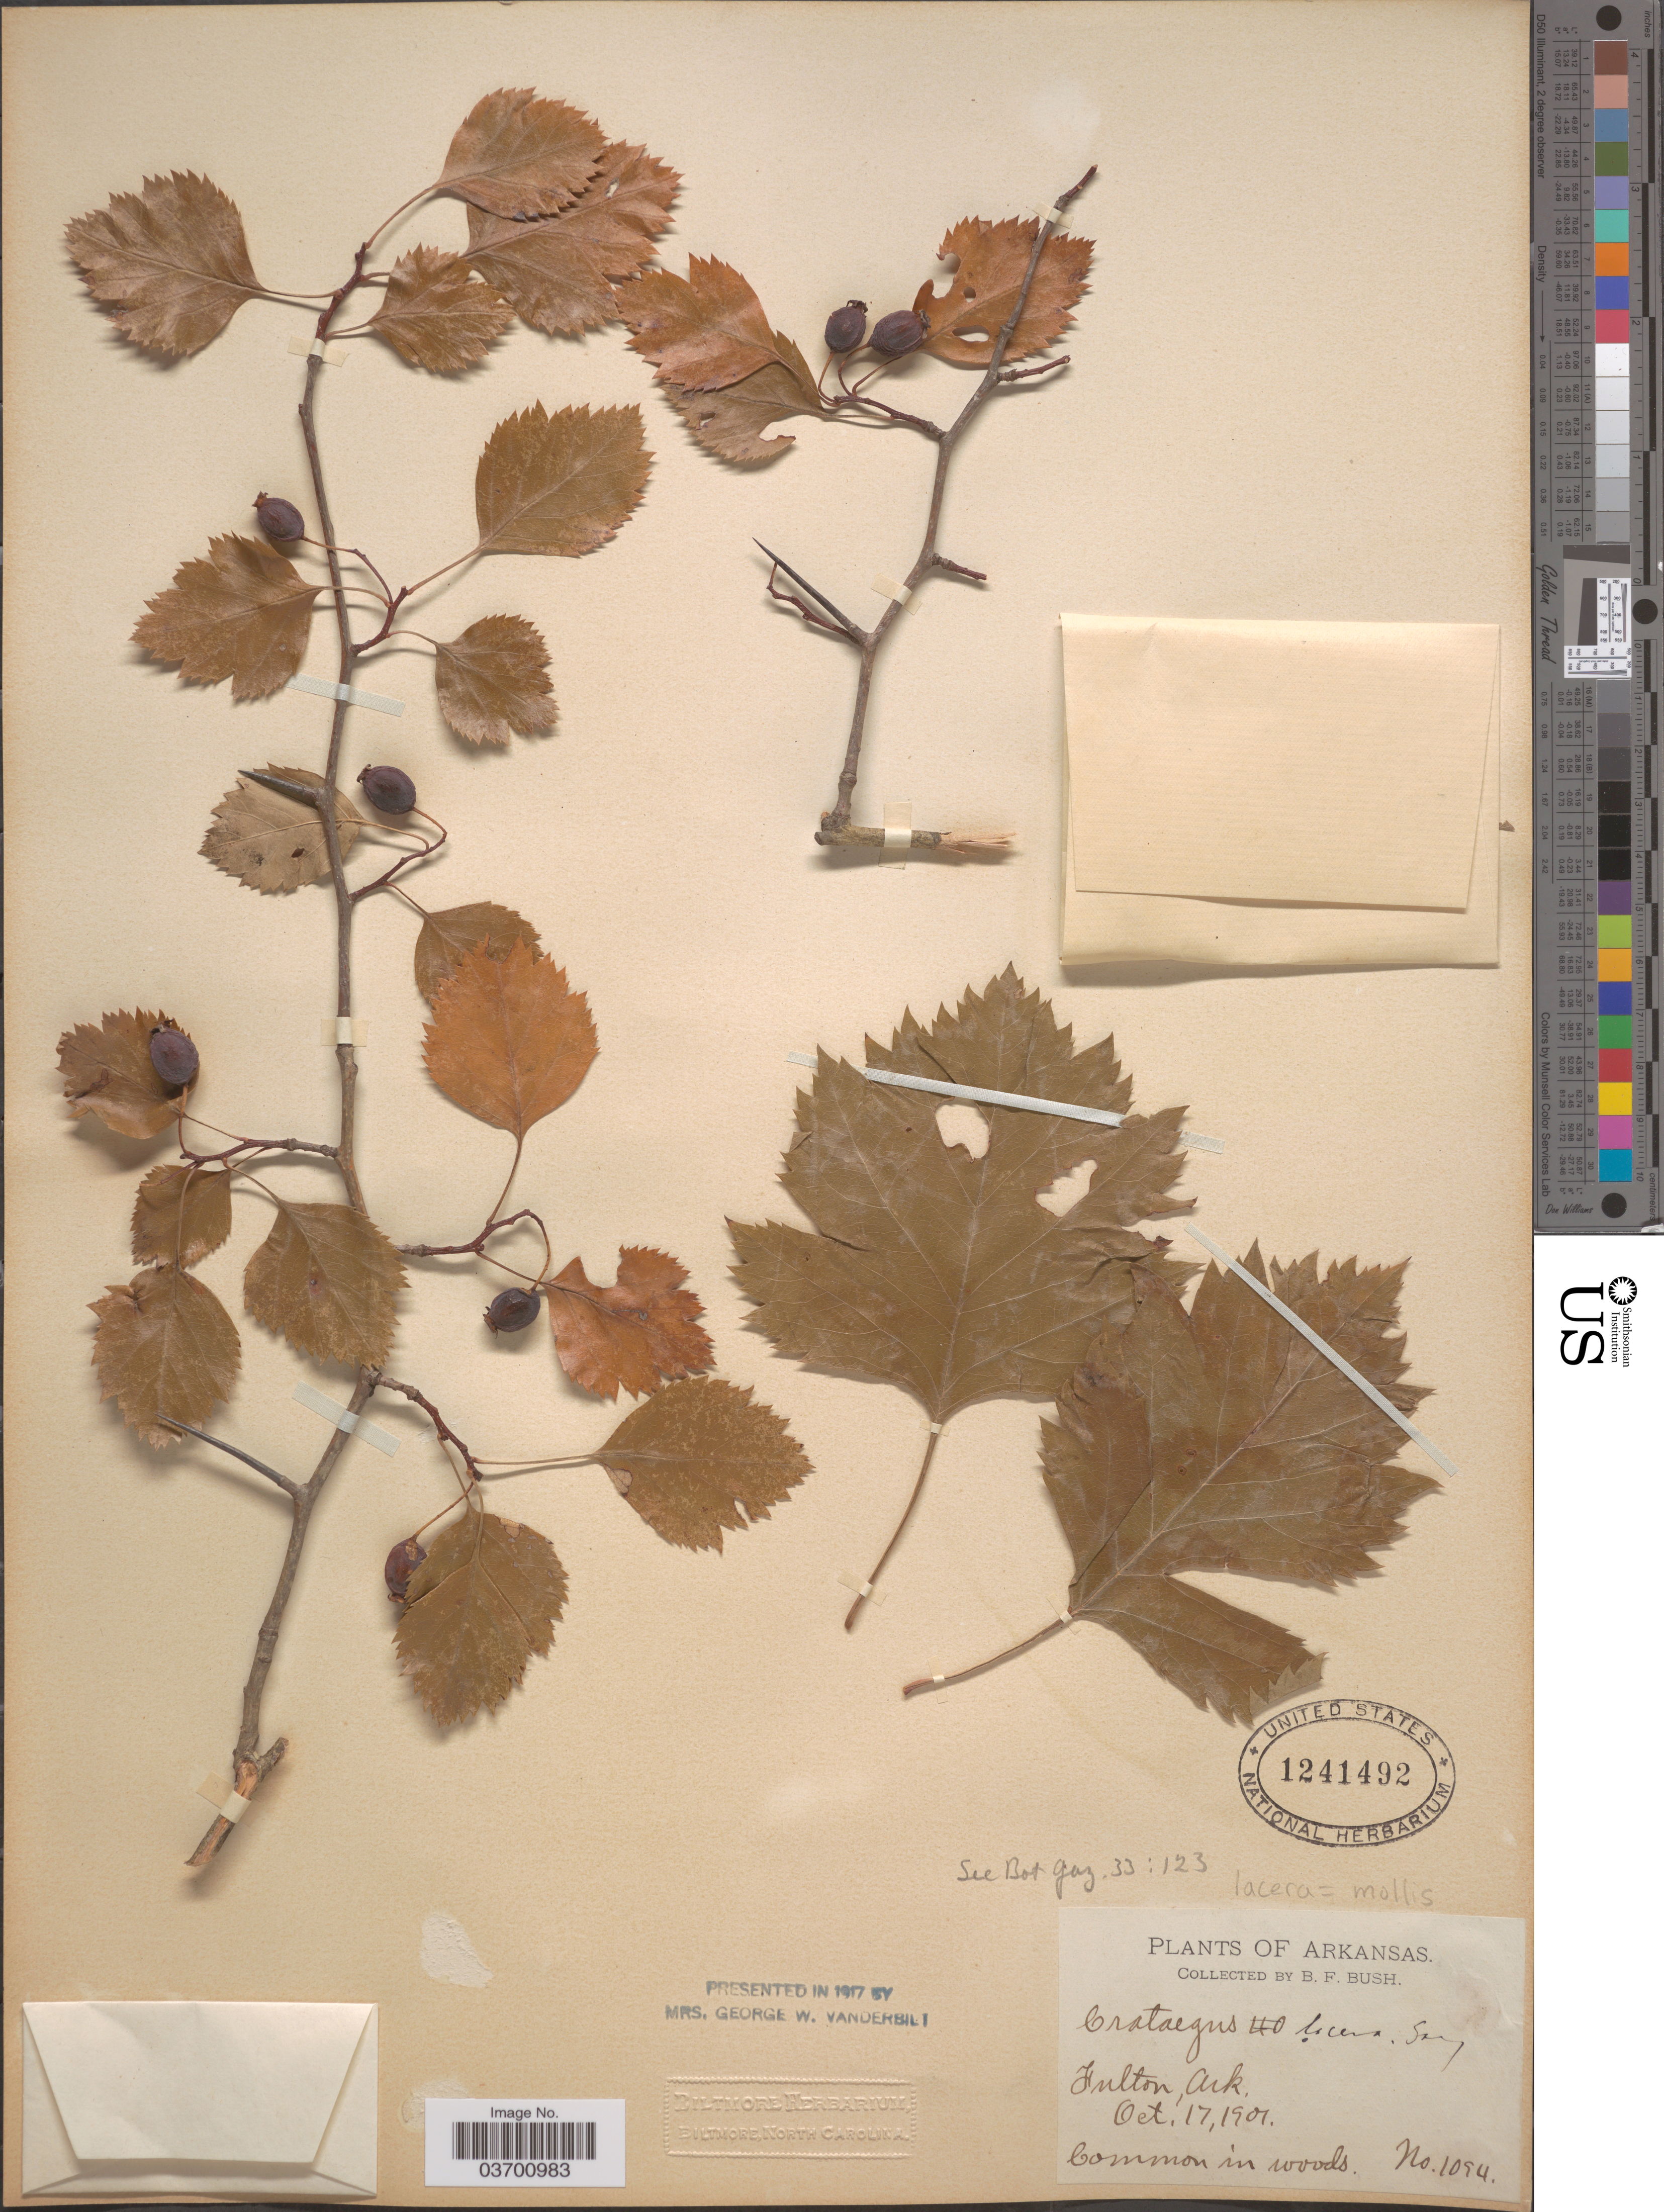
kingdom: Plantae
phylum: Tracheophyta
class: Magnoliopsida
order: Rosales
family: Rosaceae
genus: Crataegus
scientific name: Crataegus mollis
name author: (Torr. & A. Gray) Scheele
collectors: B. F. Bush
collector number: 1094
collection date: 1901-10-17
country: United States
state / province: Arkansas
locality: Fulton.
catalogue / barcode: US 1241492